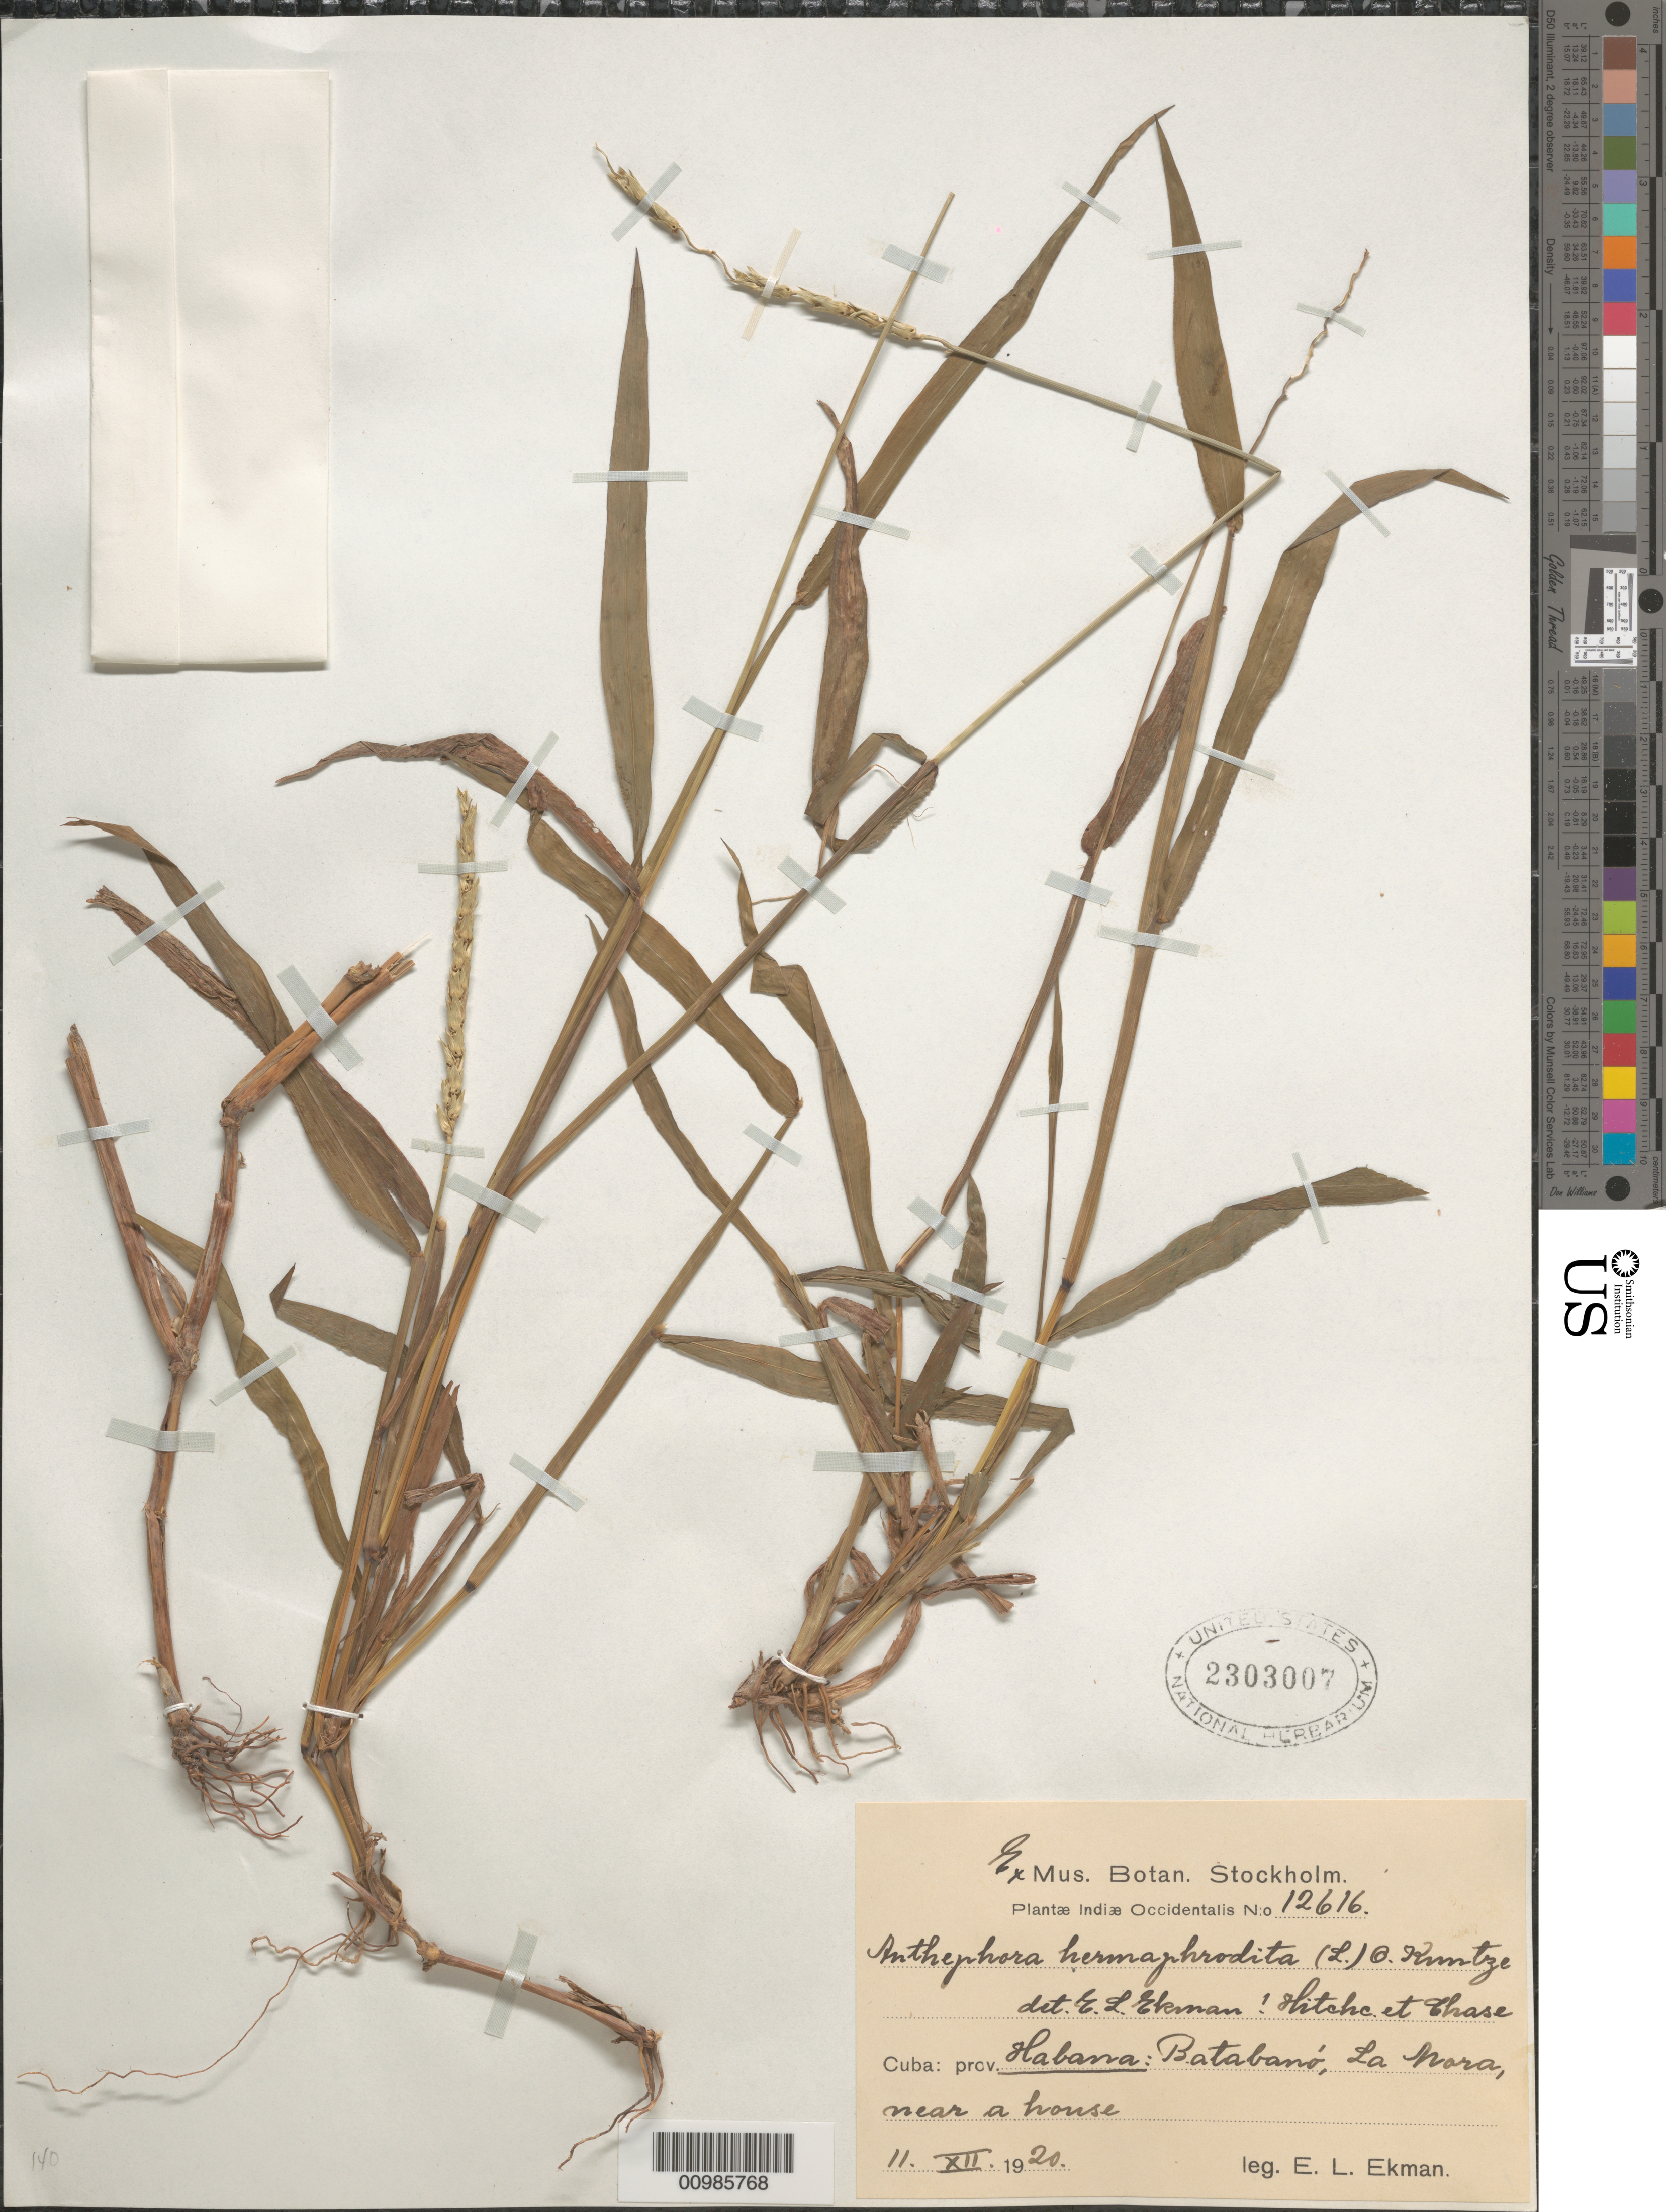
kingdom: Plantae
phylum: Tracheophyta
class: Liliopsida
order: Poales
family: Poaceae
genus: Anthephora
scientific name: Anthephora hermaphrodita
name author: (L.) Kuntze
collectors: E. L. Ekman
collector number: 12616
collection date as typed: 11 Dec 1920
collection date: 1920-12-11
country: Cuba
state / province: La Habana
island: Cuba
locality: Batabanó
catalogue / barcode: US 2303007